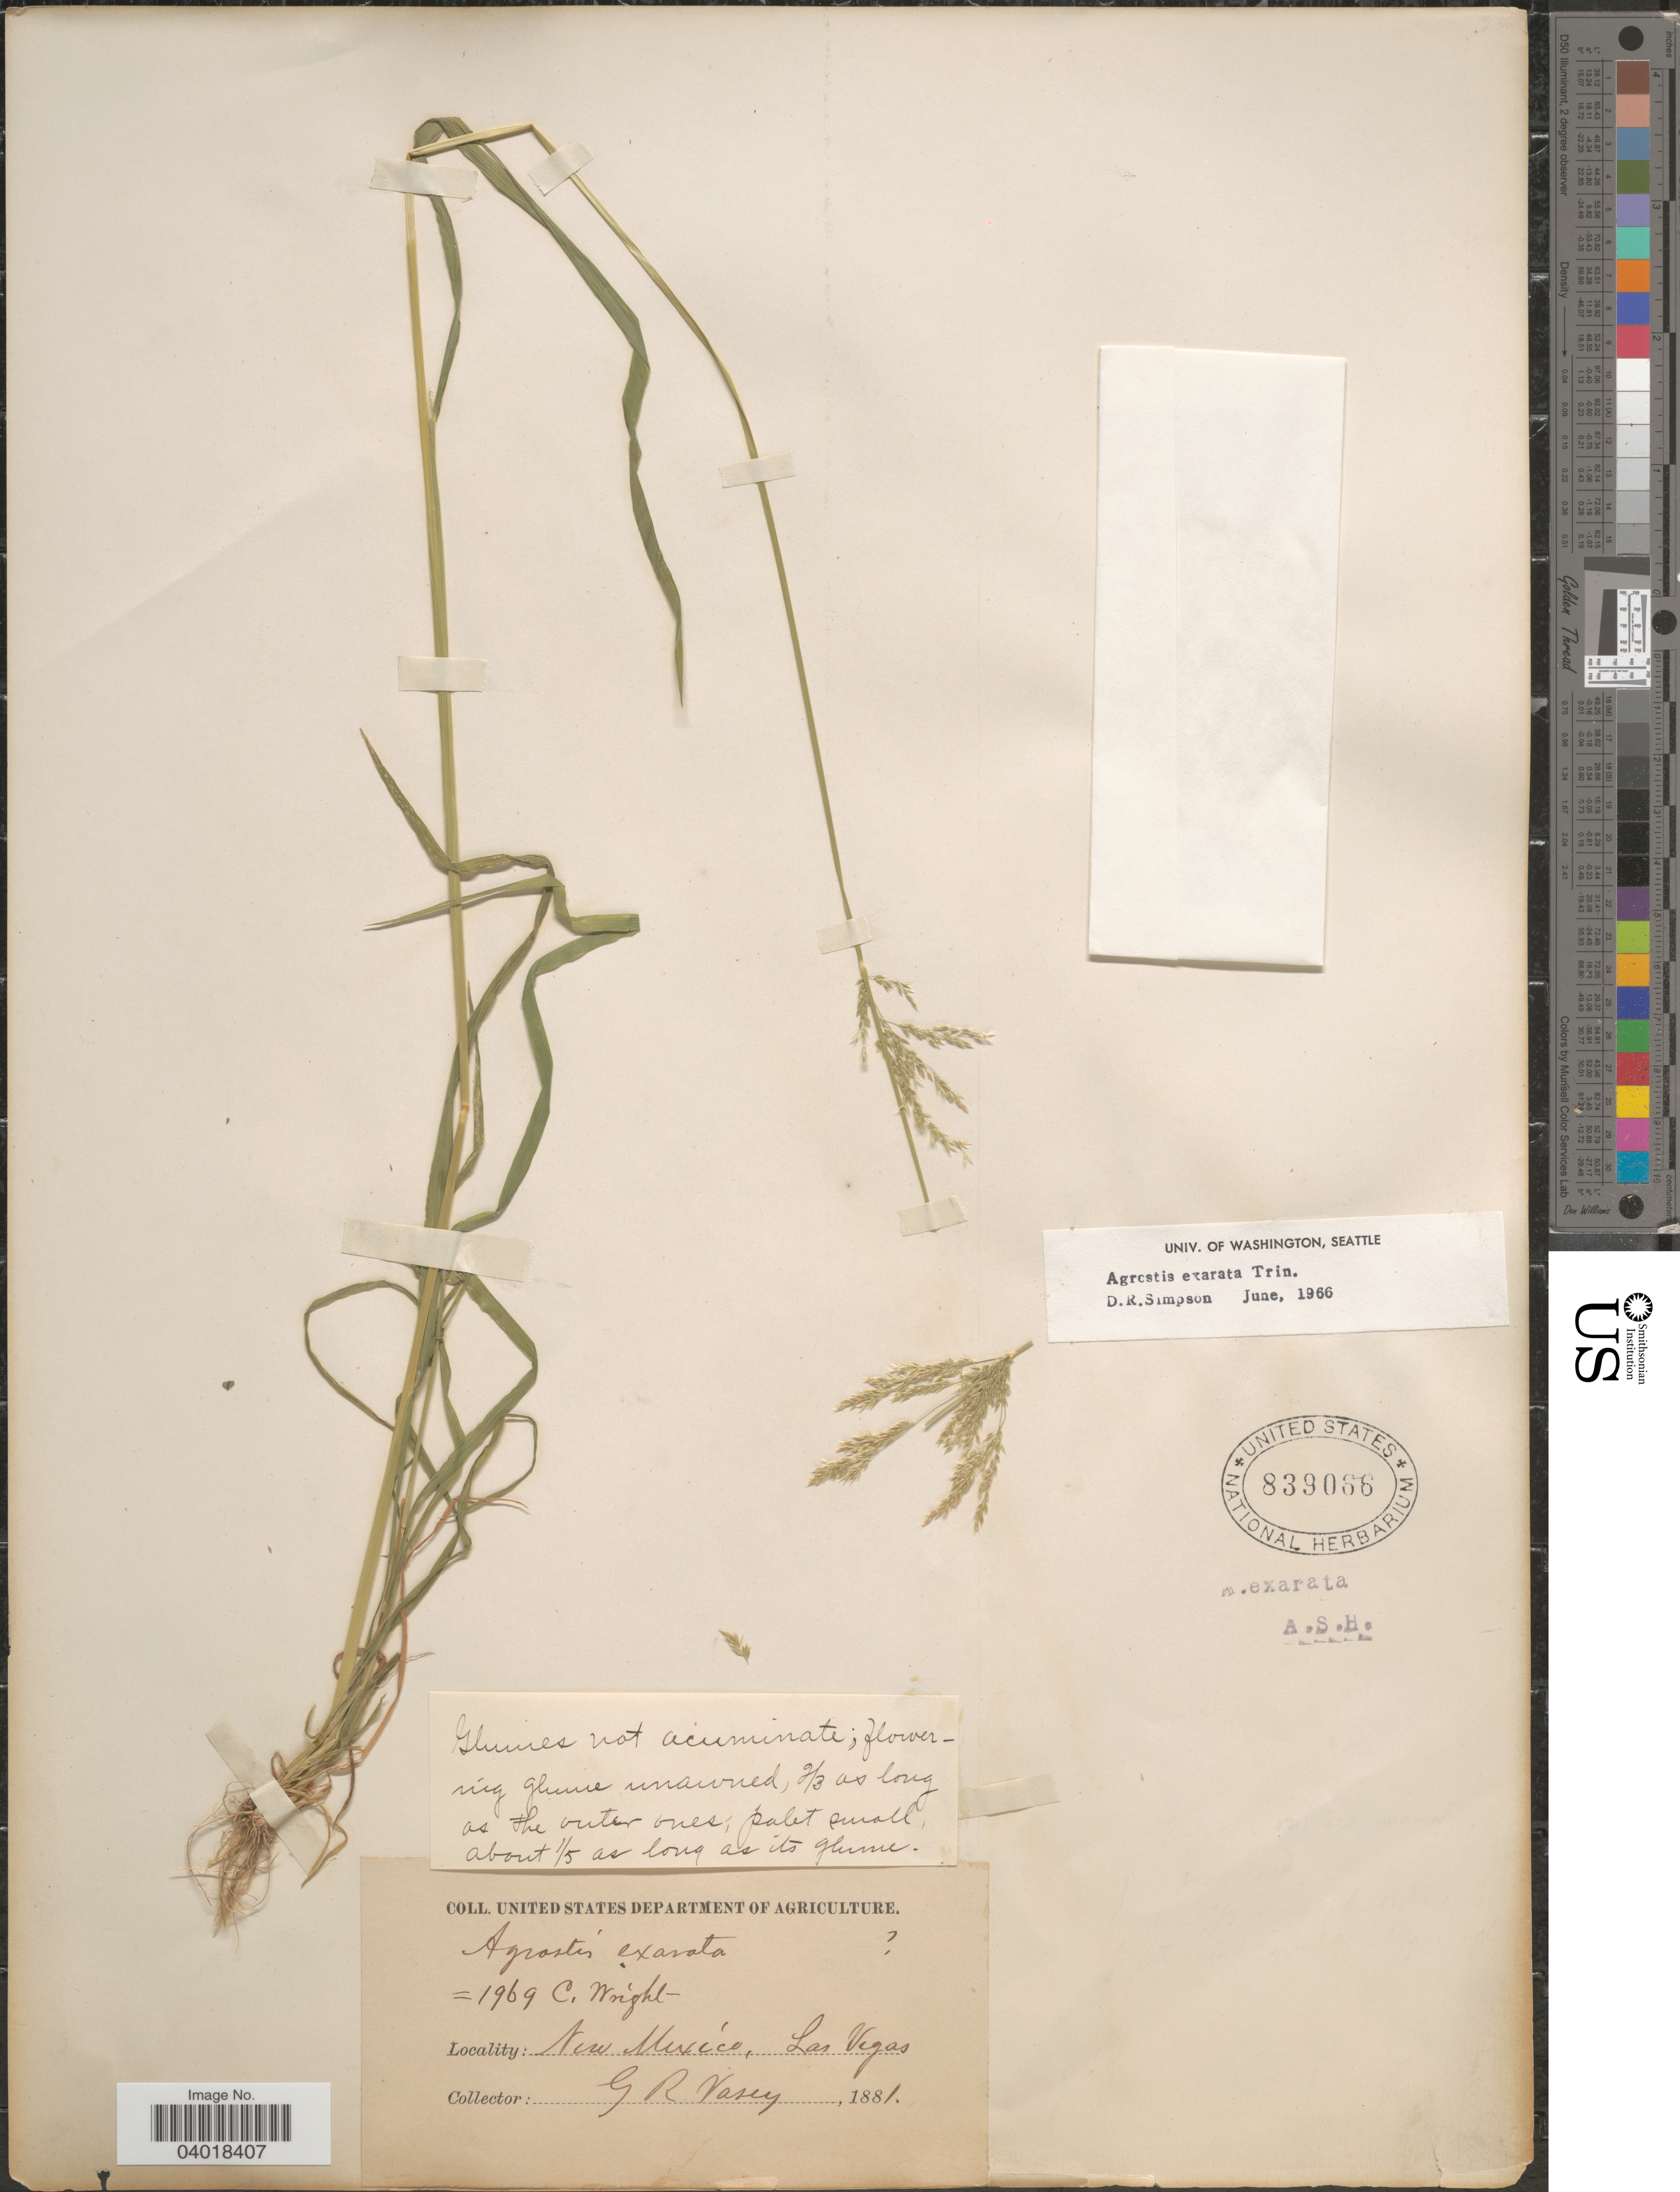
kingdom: Plantae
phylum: Tracheophyta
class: Liliopsida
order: Poales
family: Poaceae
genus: Agrostis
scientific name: Agrostis exarata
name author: Trin.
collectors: G. R. Vasey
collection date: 1881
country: United States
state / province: New Mexico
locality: Las Vegas.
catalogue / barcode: US 839066